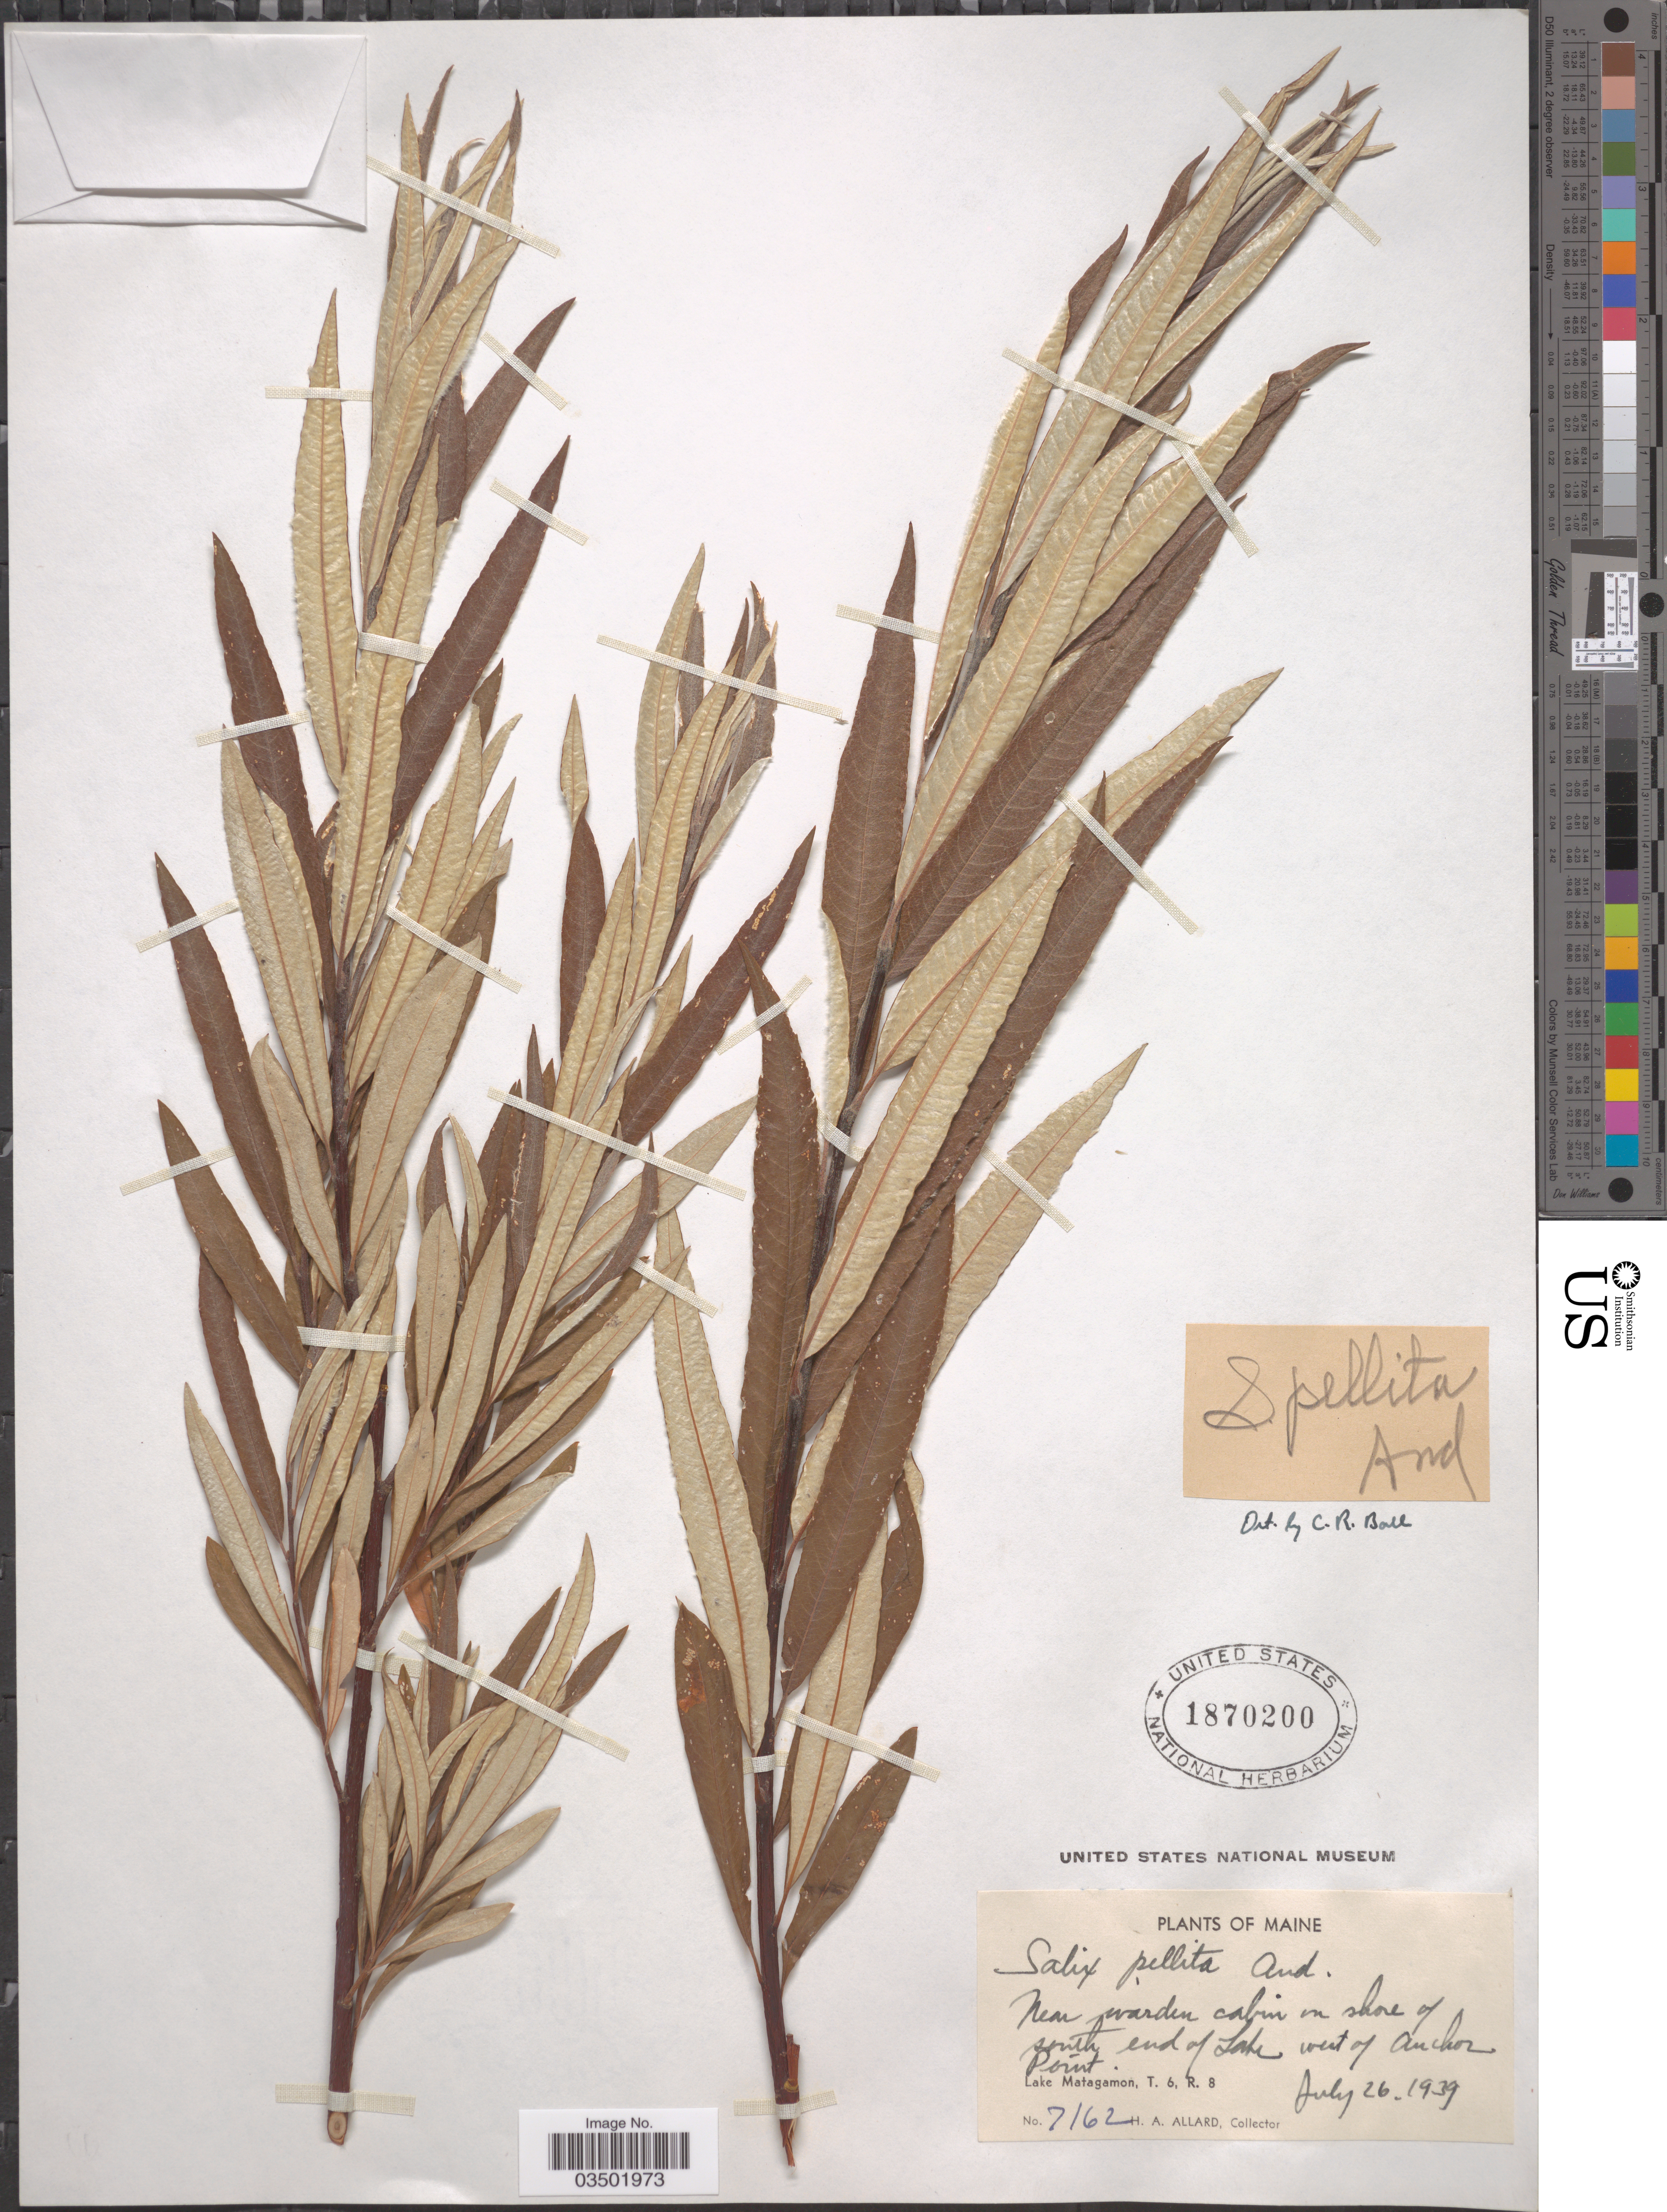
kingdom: Plantae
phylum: Tracheophyta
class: Magnoliopsida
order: Malpighiales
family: Salicaceae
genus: Salix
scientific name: Salix pellita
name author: (Andersson) Bebb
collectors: H. A. Allard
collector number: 7162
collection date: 1939-07-26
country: United States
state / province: Maine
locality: Near warden cabin on shore of south end of Lake west of Anchor Point, Lake Matagamon, T. 6, R. 8.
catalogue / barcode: US 1870200